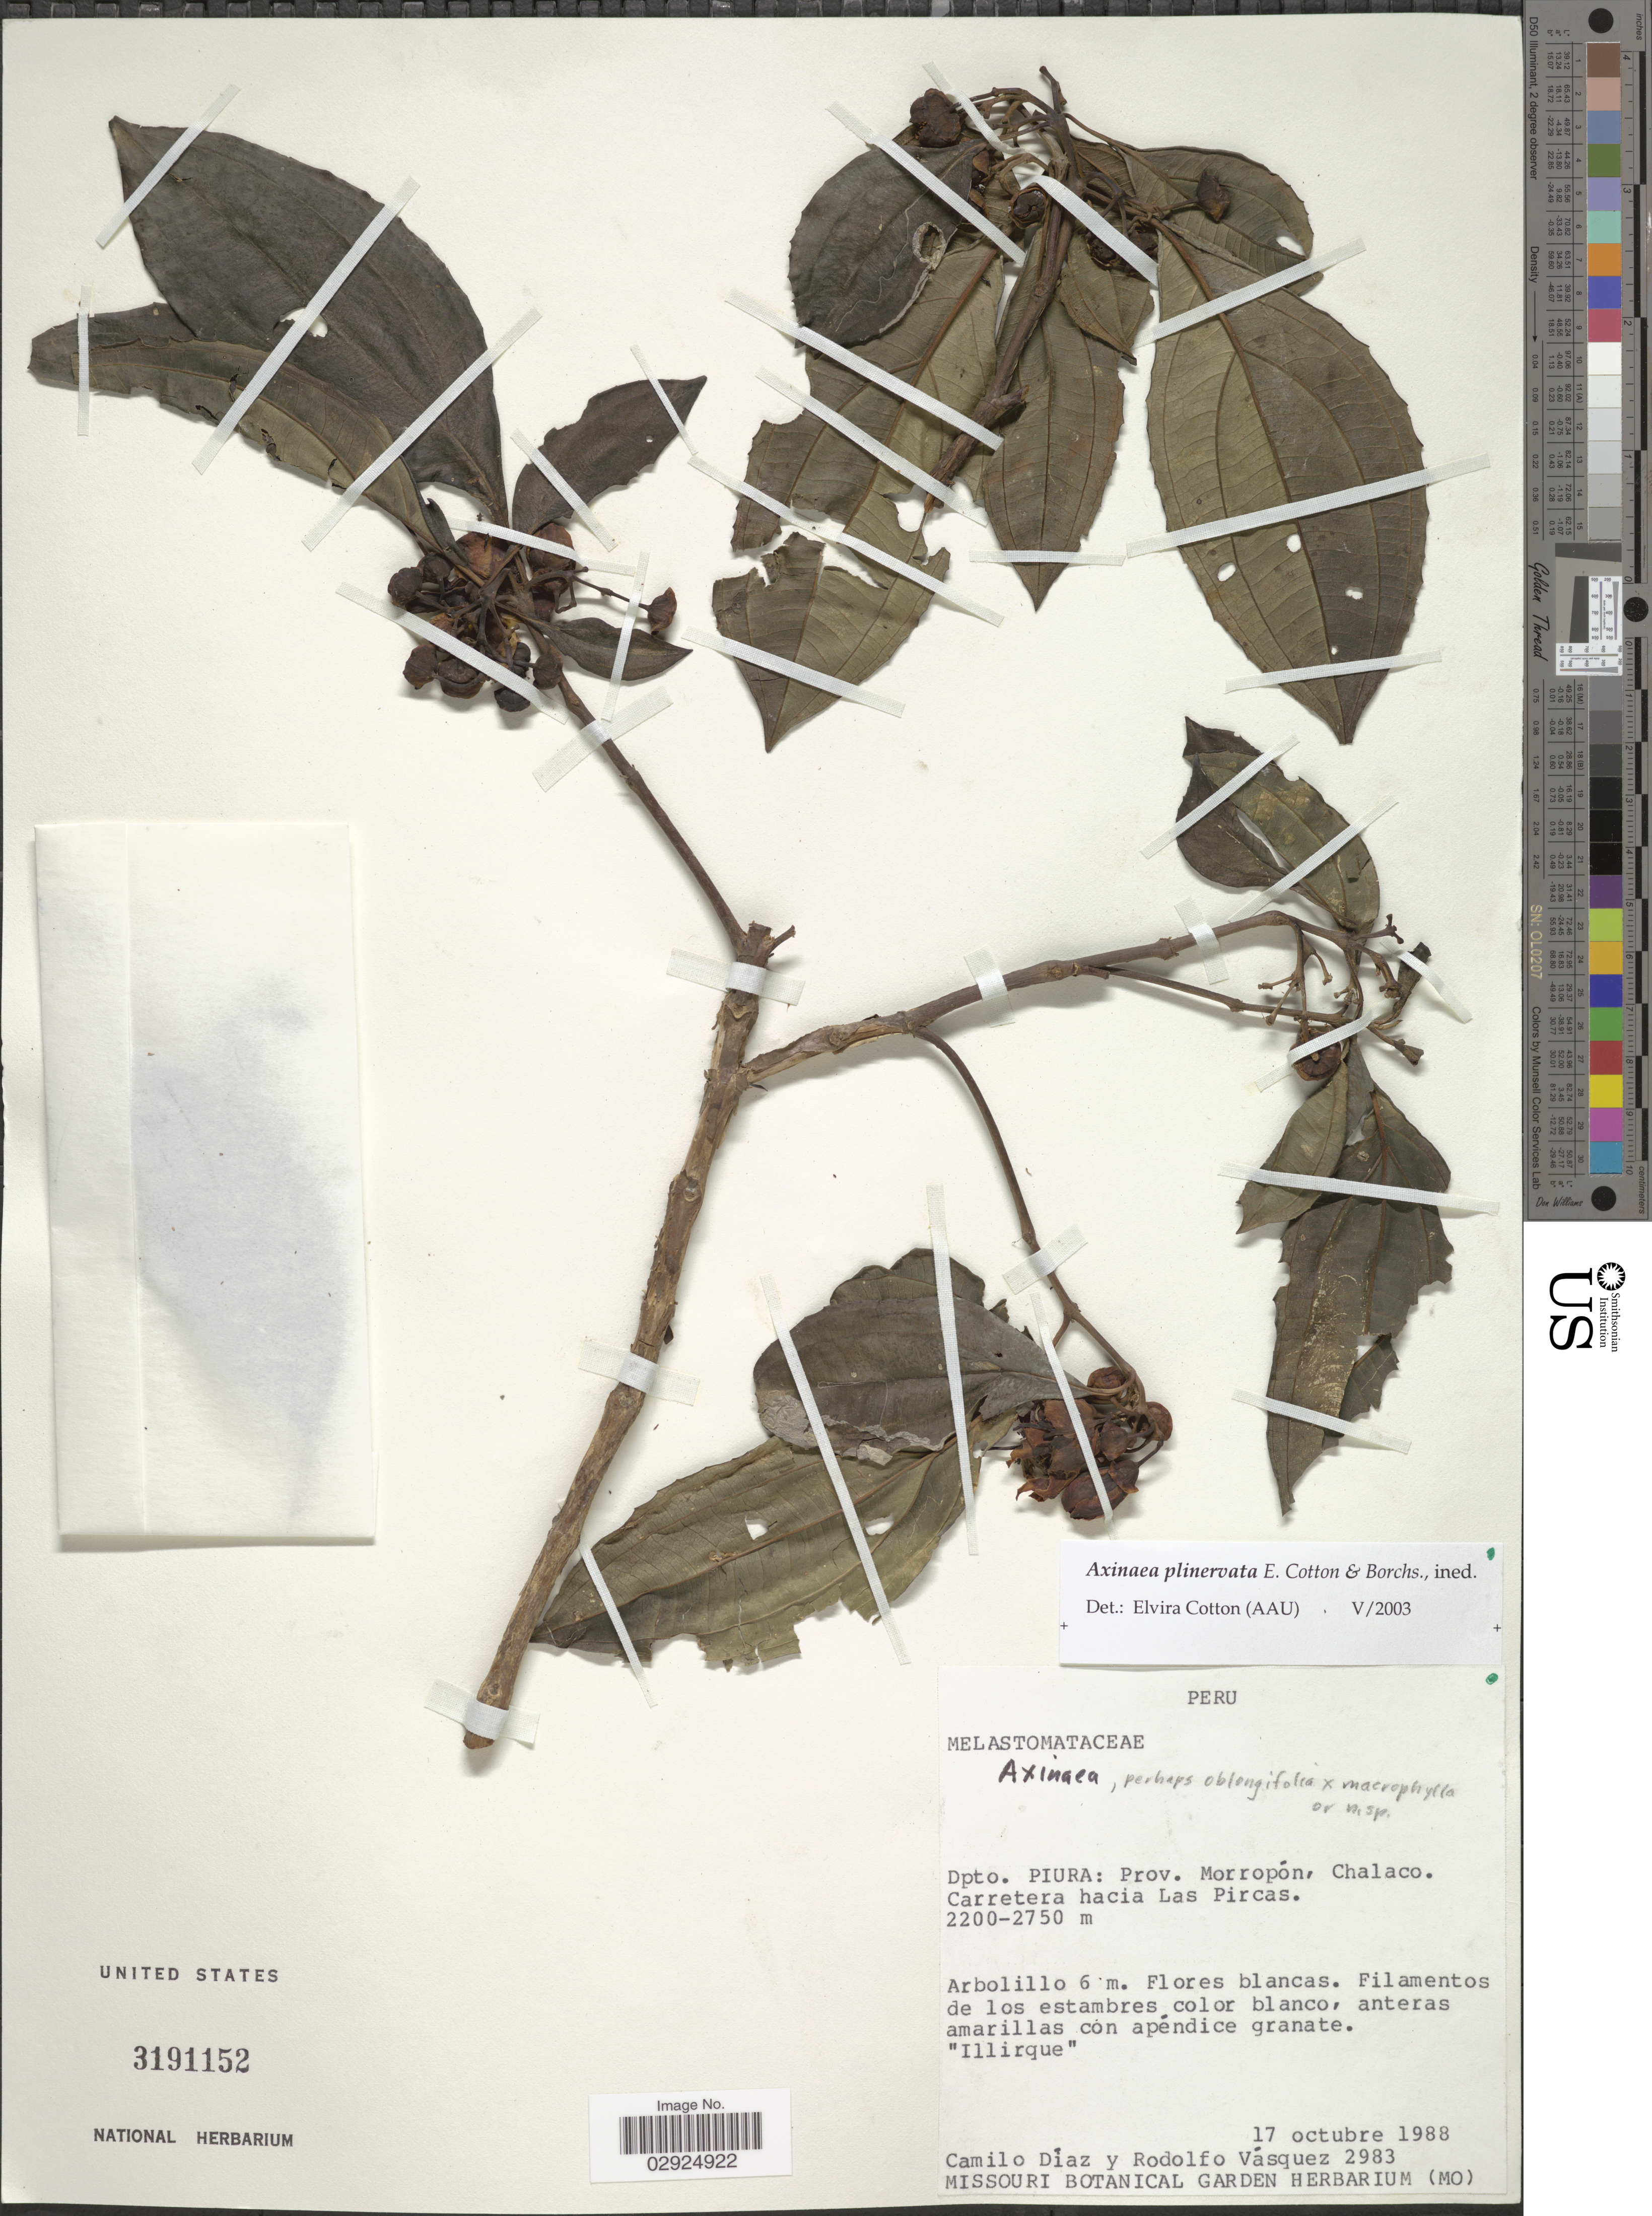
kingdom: Plantae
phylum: Tracheophyta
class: Magnoliopsida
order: Myrtales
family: Melastomataceae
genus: Axinaea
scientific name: Axinaea plinervata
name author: E. Cotton & Borchs.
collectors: C. Díaz & R. Vásquez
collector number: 2983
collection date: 1988-10-17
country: Peru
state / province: Piura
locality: Dpto. Piura: Prov. Morropón, Chalaco, Carretera hacia Las Pircas.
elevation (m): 2200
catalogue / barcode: US 3191152